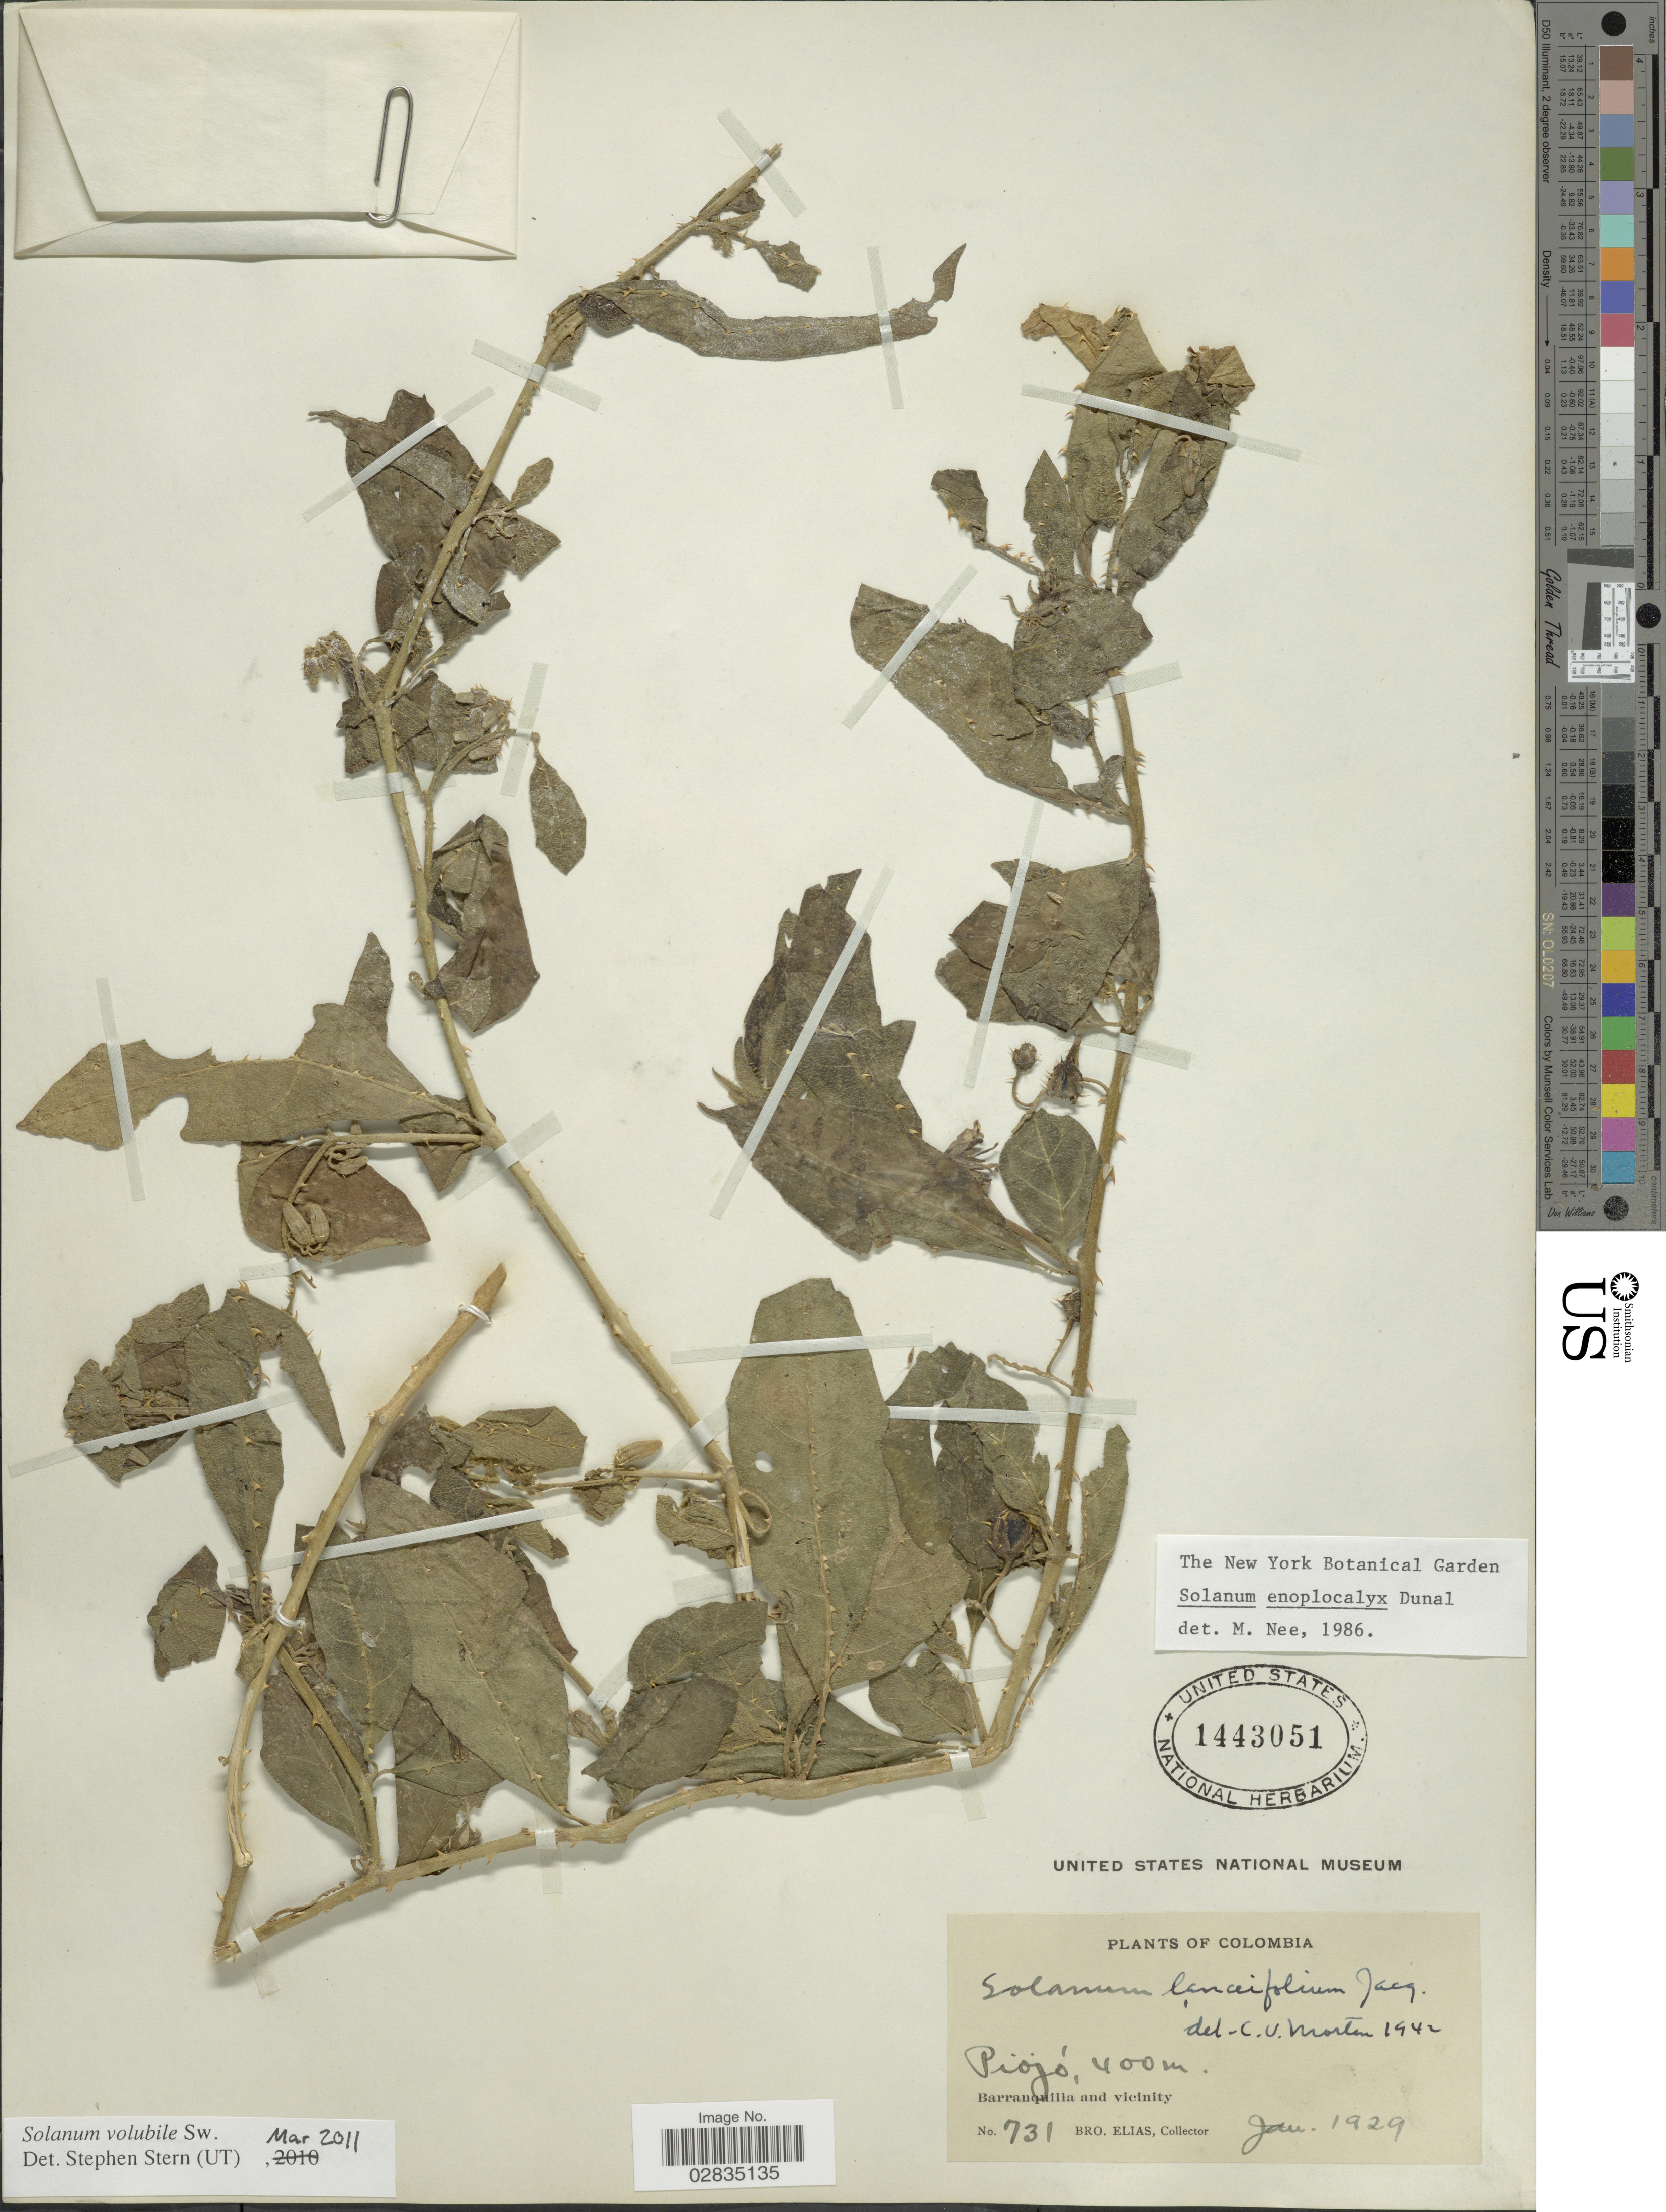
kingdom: Plantae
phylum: Tracheophyta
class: Magnoliopsida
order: Solanales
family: Solanaceae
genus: Solanum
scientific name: Solanum volubile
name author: Sw.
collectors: Bro. Elias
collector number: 731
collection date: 1929-01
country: Colombia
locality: Piojó, Barranquilla and vicinity.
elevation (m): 400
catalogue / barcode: US 1443051